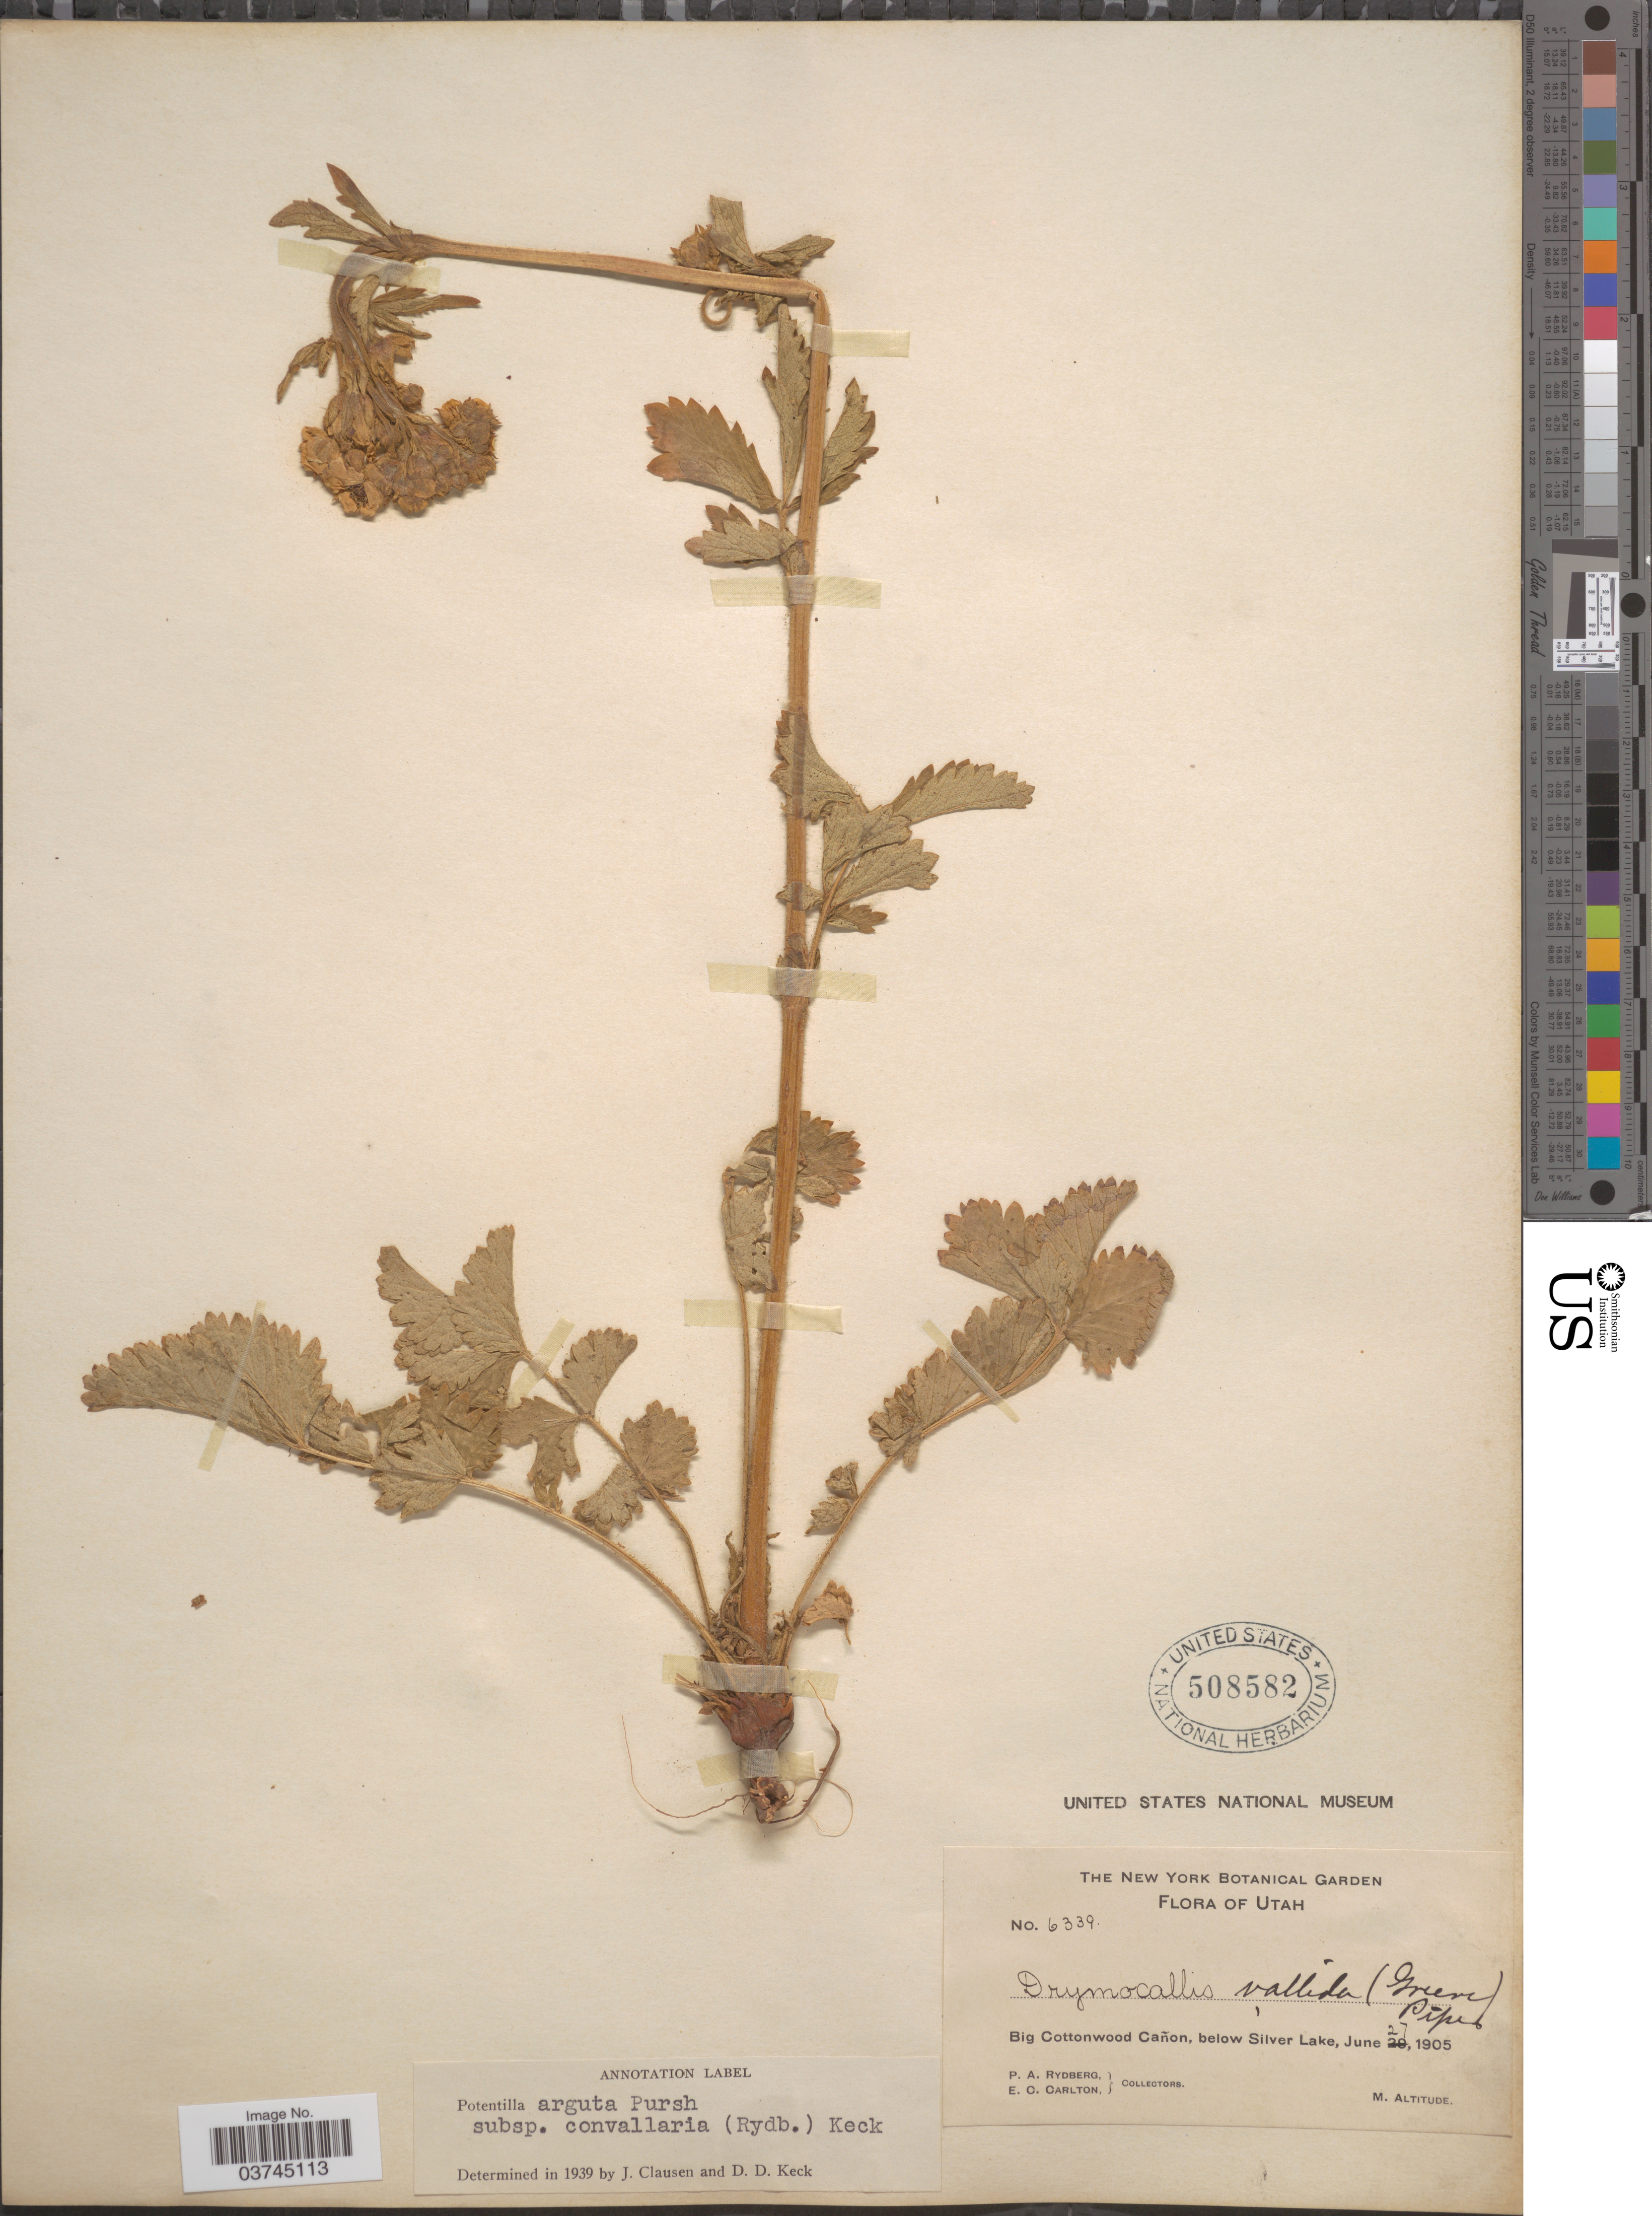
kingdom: Plantae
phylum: Tracheophyta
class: Magnoliopsida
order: Rosales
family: Rosaceae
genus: Drymocallis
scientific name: Drymocallis convallaria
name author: (Rydb.) Rydb.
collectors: P. A. Rydberg & E. Carlton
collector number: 6339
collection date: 1905-06-27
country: United States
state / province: Utah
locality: Big Cottonwood Cañon, below Silver Lake.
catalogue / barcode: US 508582